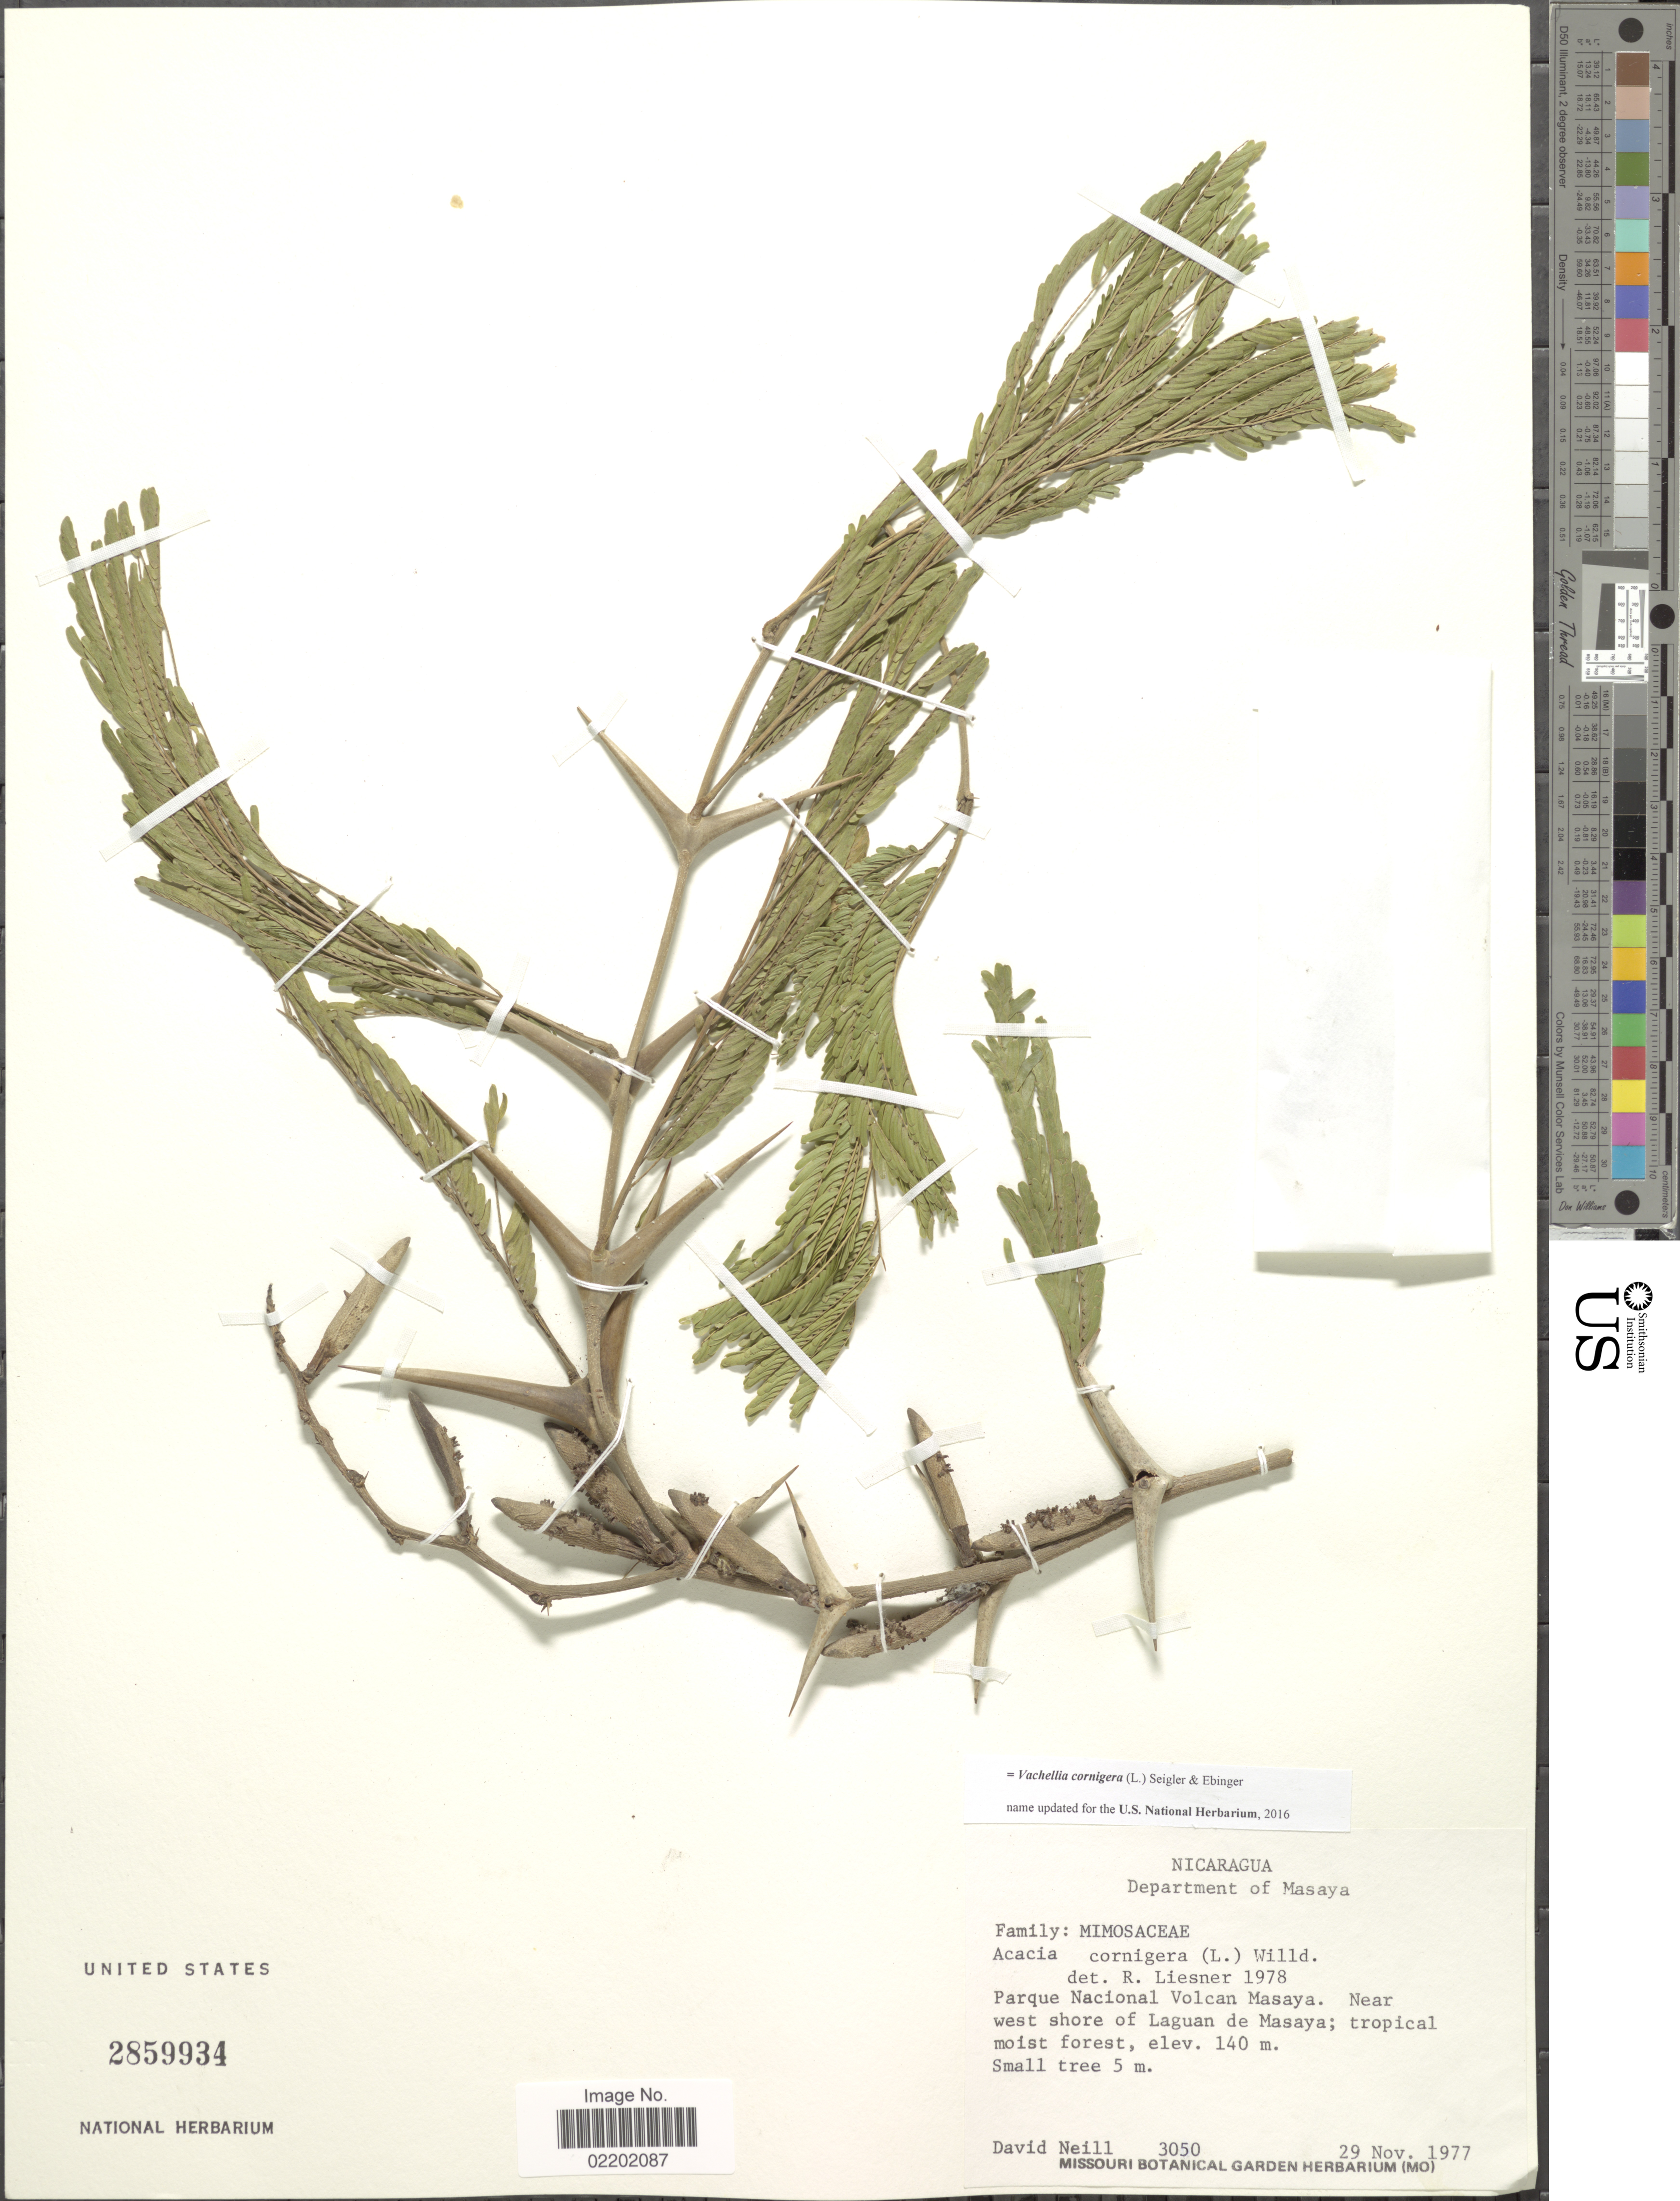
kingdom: Plantae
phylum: Tracheophyta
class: Magnoliopsida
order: Fabales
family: Fabaceae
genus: Vachellia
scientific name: Vachellia cornigera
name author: (L.) Seigler & Ebinger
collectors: D. Neill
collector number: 3050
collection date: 1977-11-29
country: Nicaragua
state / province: Masaya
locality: Department of Masayas, Parque Nacional Volcan Masaya. Near west shore of Laguan de Masaya; tropical moist forest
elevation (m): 140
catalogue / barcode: US 2859934